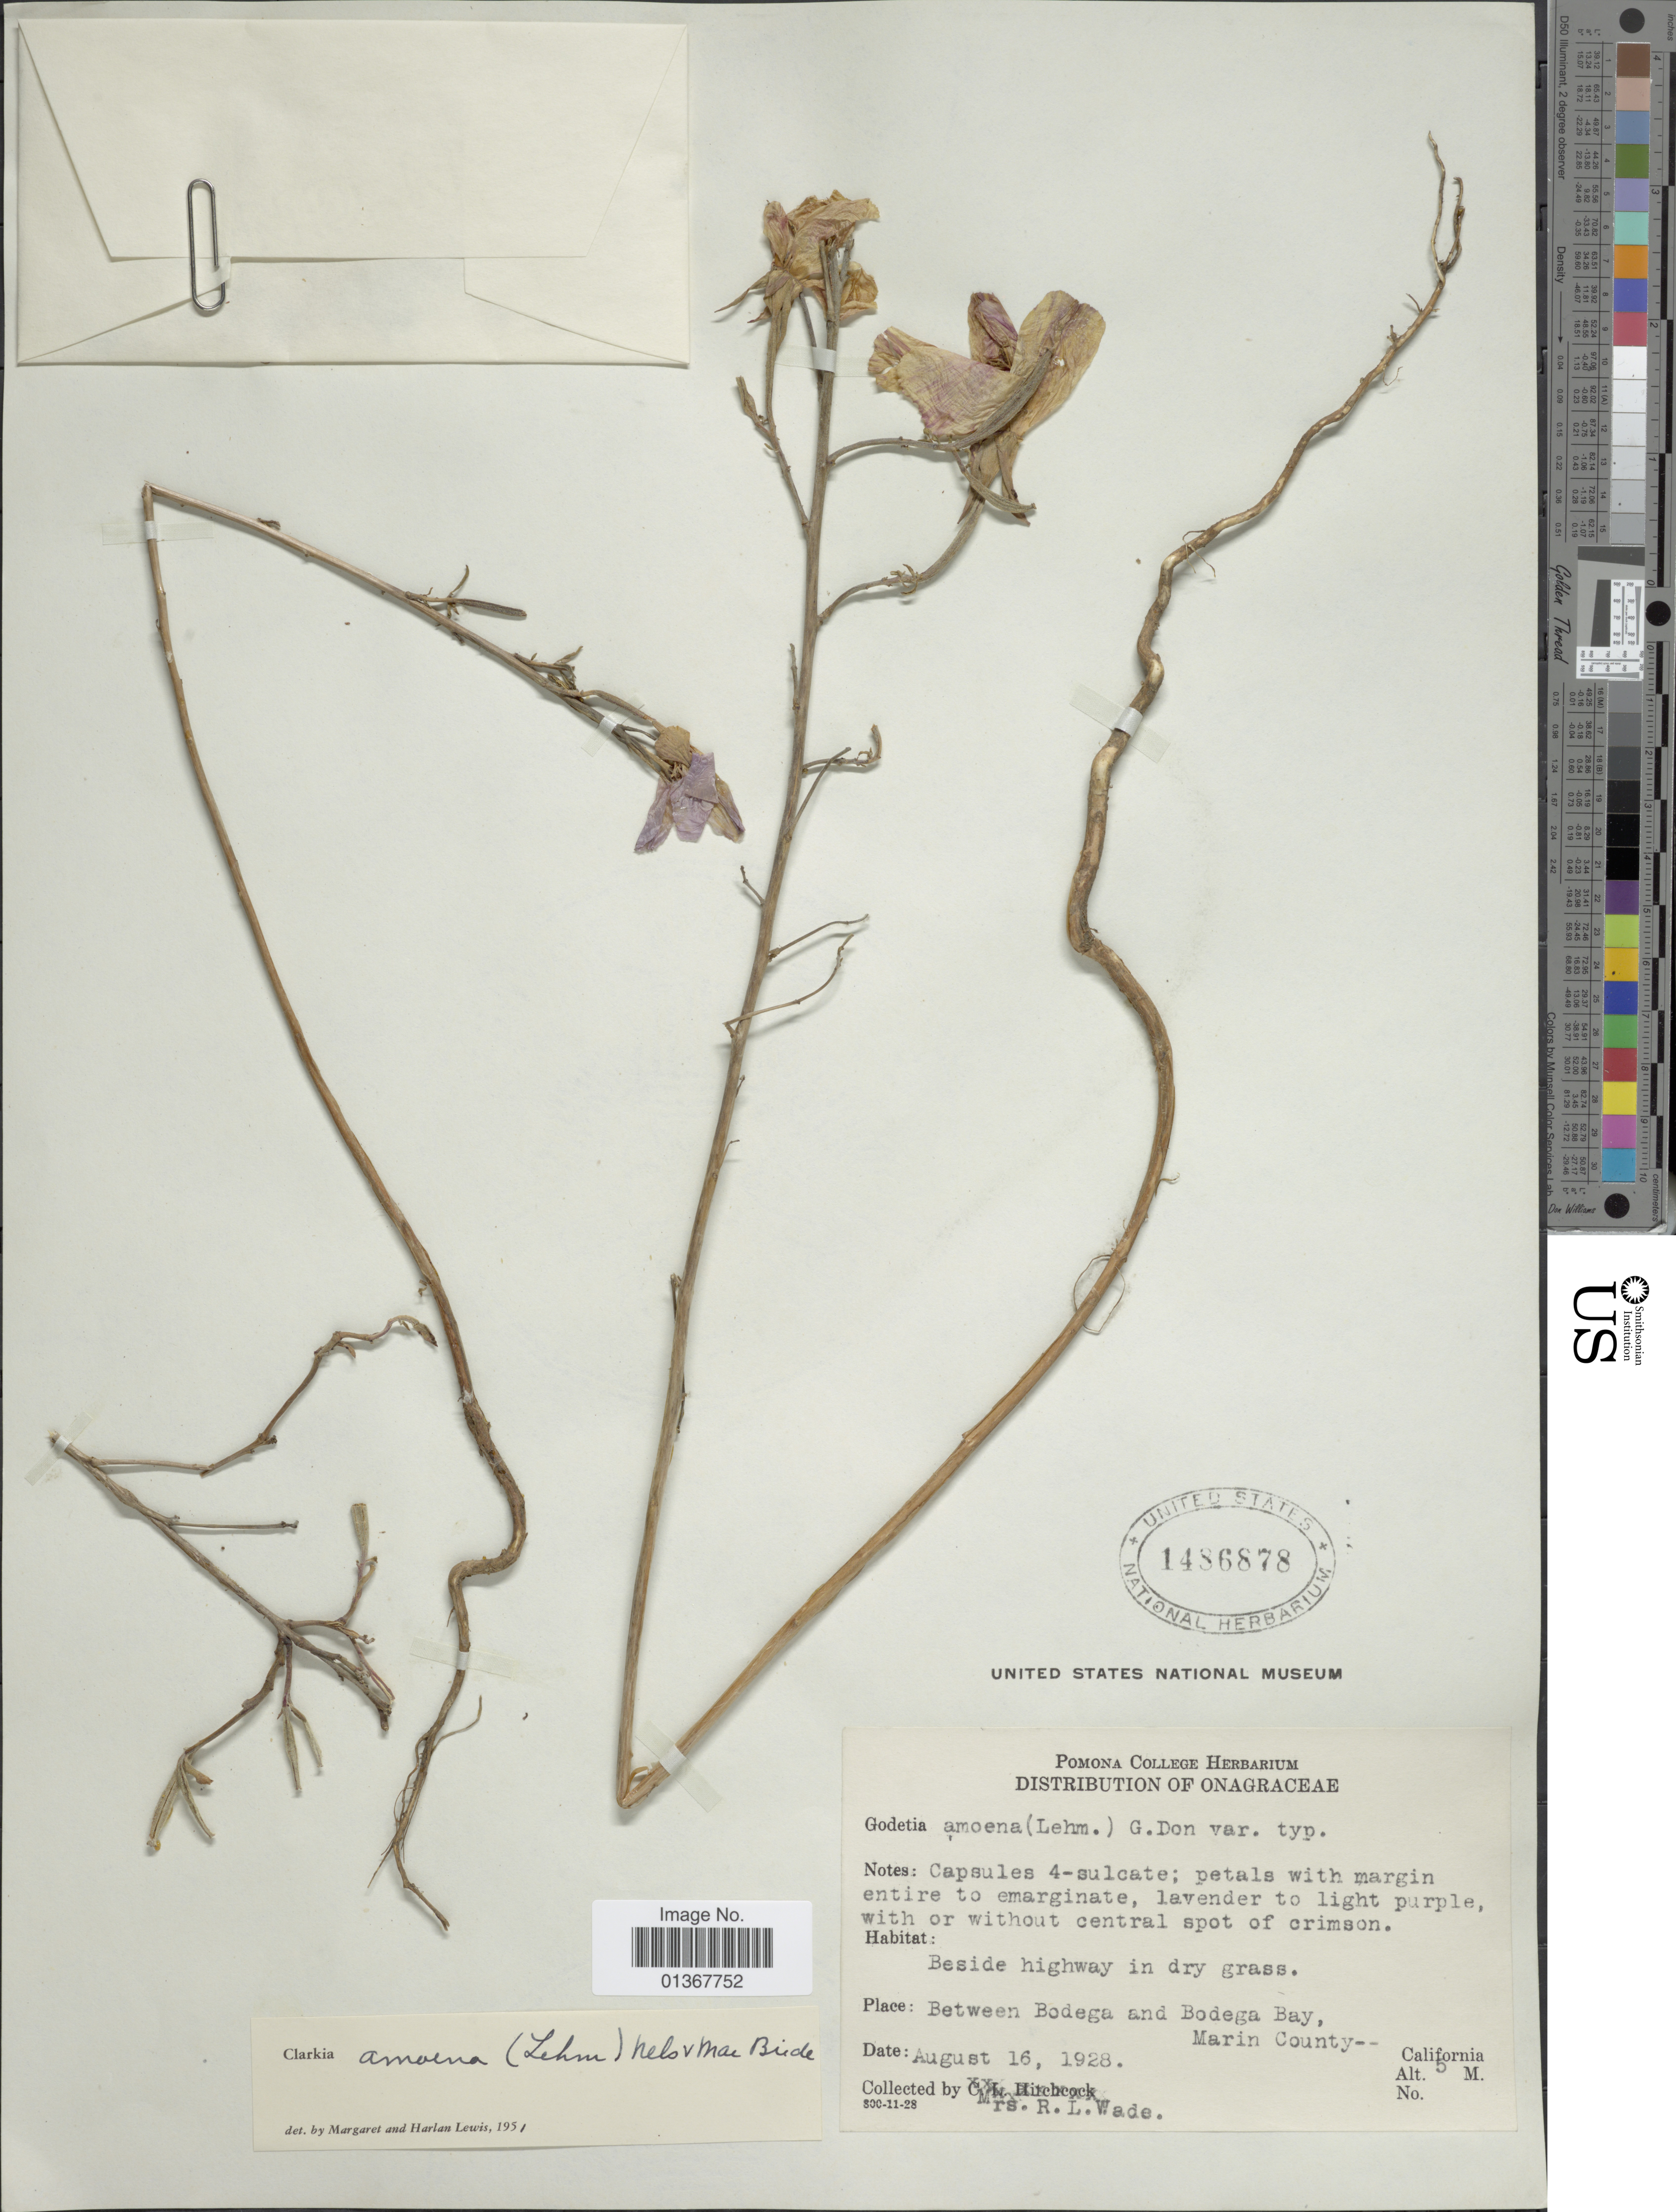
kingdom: Plantae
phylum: Tracheophyta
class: Magnoliopsida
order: Myrtales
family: Onagraceae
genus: Clarkia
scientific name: Clarkia amoena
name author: (Lehm.) A. Nelson & J.F. Macbr.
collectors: R. Wade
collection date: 1928-08-16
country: United States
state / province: California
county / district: Marin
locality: Between Bodega and Bodega Bay, Marin County.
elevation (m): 5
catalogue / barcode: US 1486878